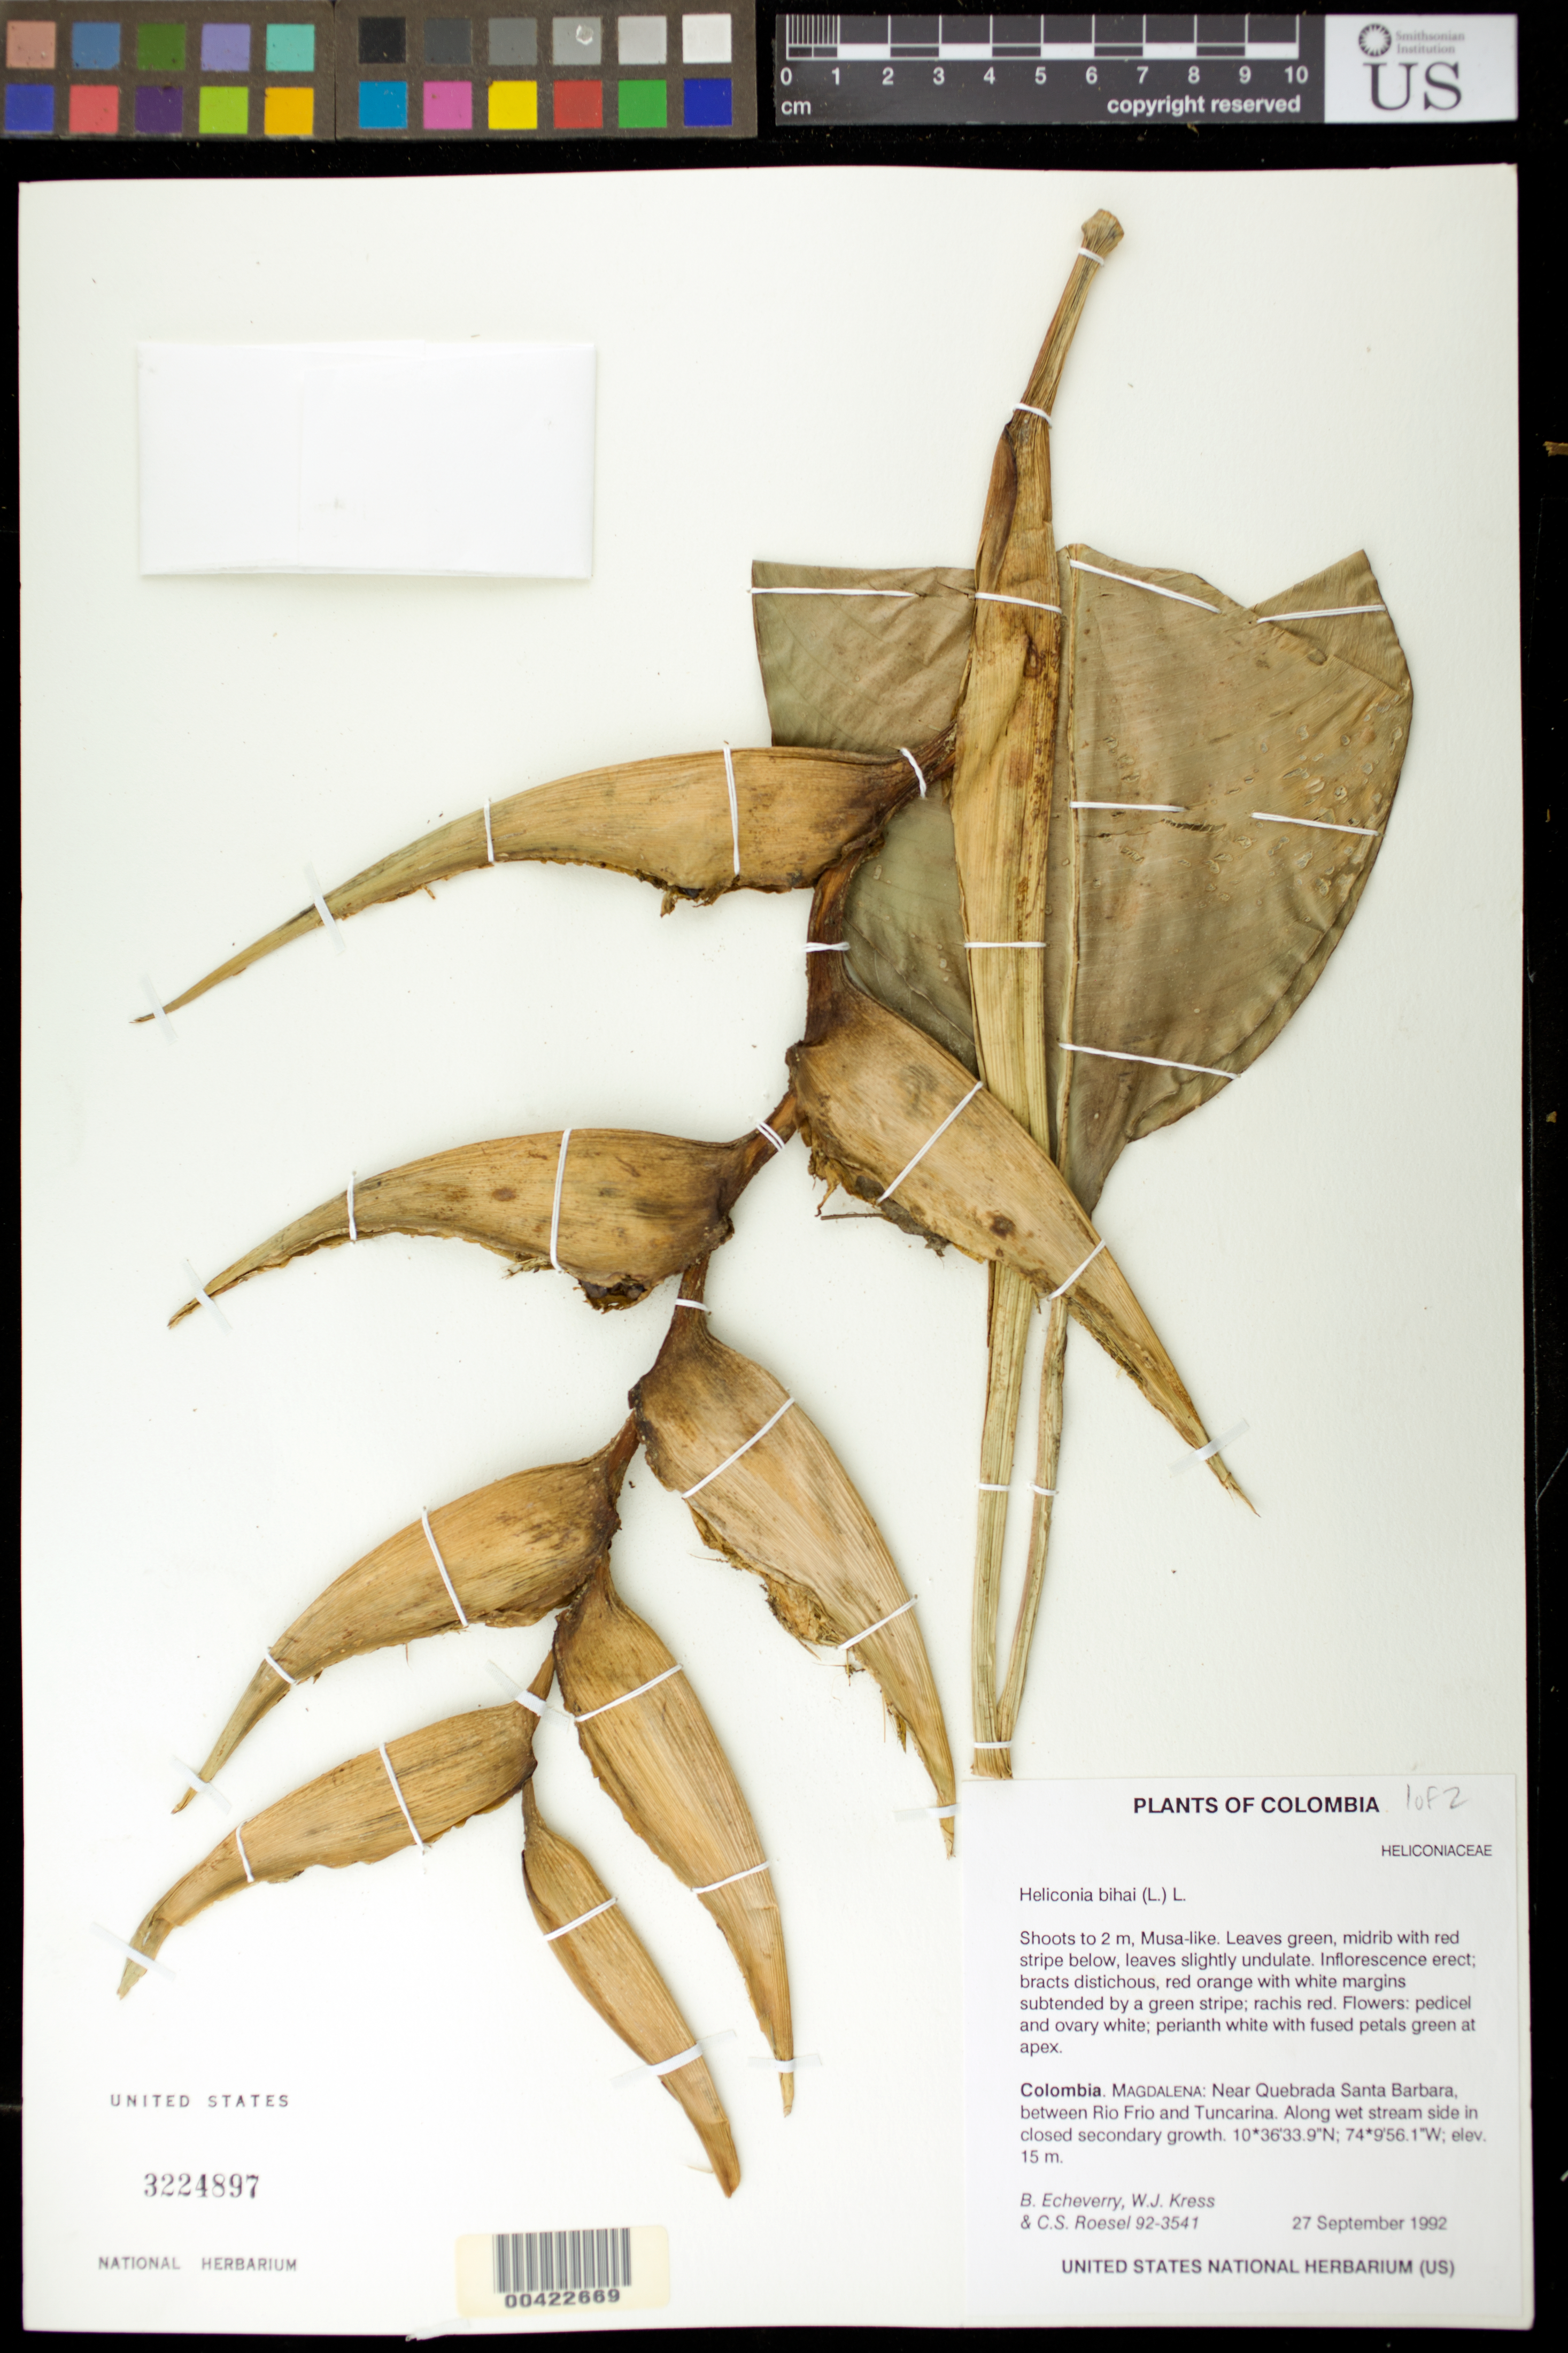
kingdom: Plantae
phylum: Tracheophyta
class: Liliopsida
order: Zingiberales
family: Heliconiaceae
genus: Heliconia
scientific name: Heliconia bihai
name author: (L.) L.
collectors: B. Echeverry, W. J. Kress & C. S. Roesel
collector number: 92-3541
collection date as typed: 27 Sep 1992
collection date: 1992-09-27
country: Colombia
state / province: Magdalena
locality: Near Quebrada Santa Barbara, between Rio Frio and tuncarina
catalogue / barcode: US 3224897